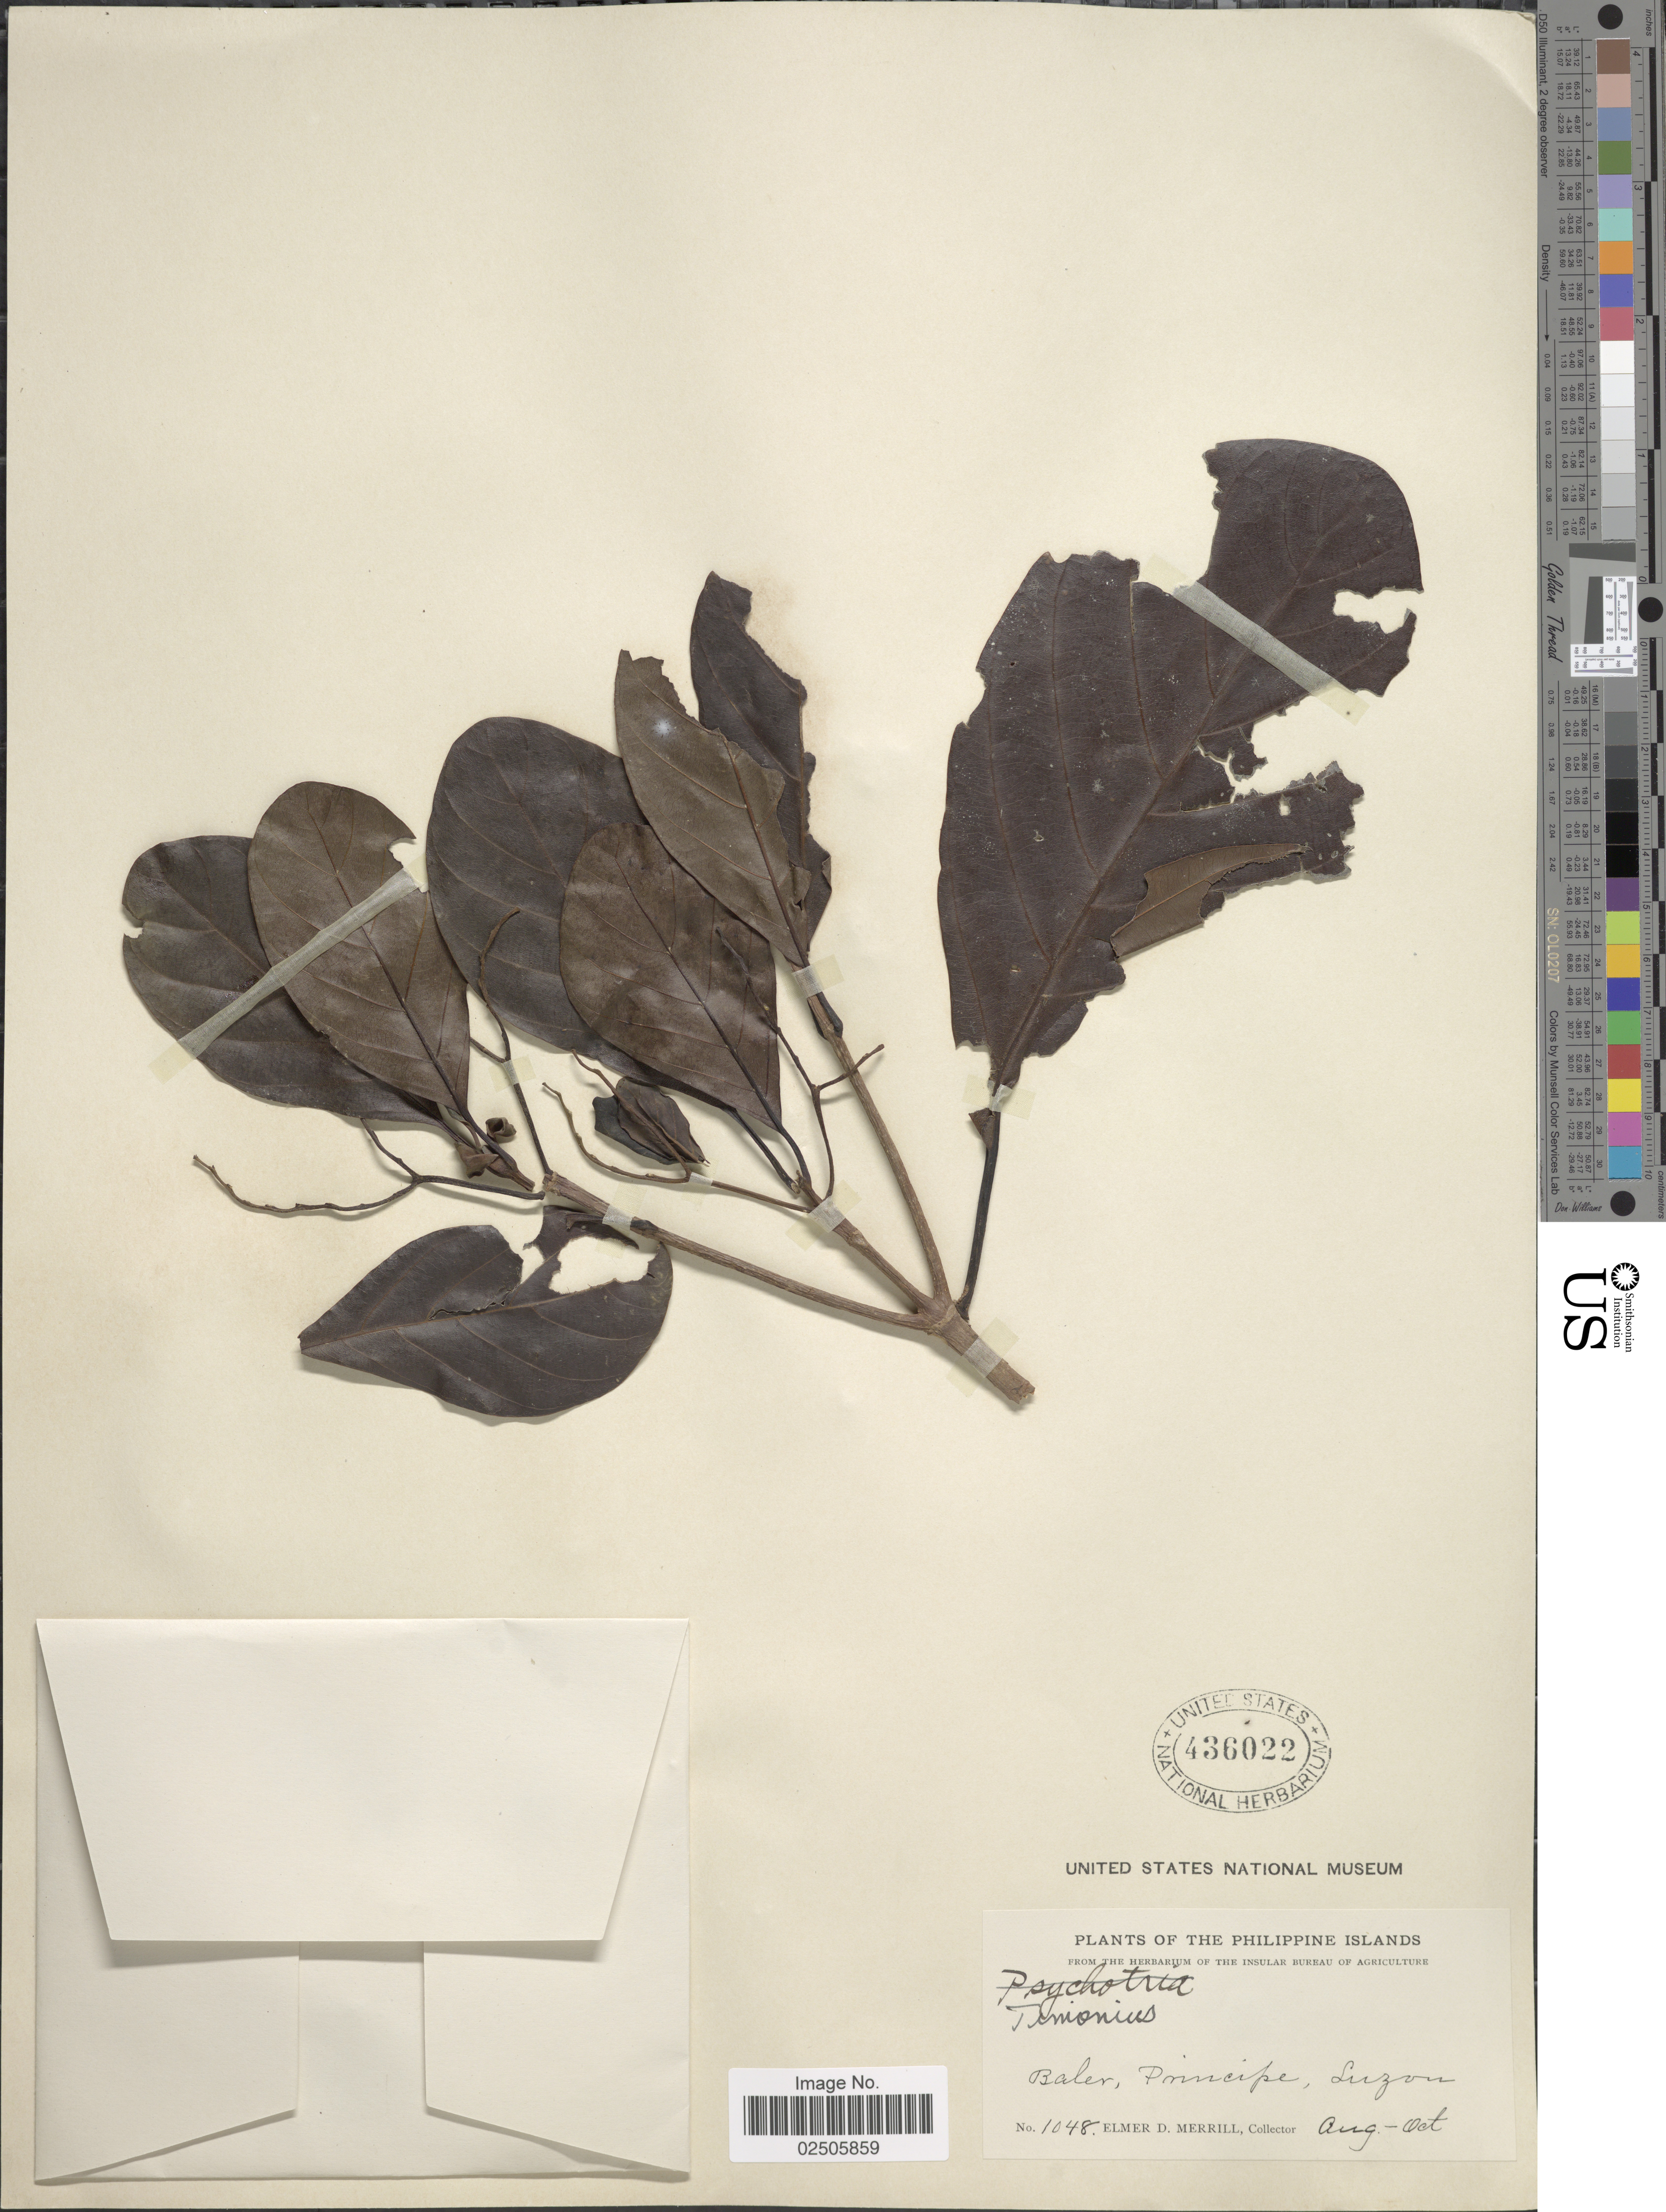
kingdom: Plantae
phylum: Tracheophyta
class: Magnoliopsida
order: Gentianales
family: Rubiaceae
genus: Timonius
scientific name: Timonius sp.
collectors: E. D. Merrill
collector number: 1048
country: Philippines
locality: Baler, Principe, Luzon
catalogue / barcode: US 436022